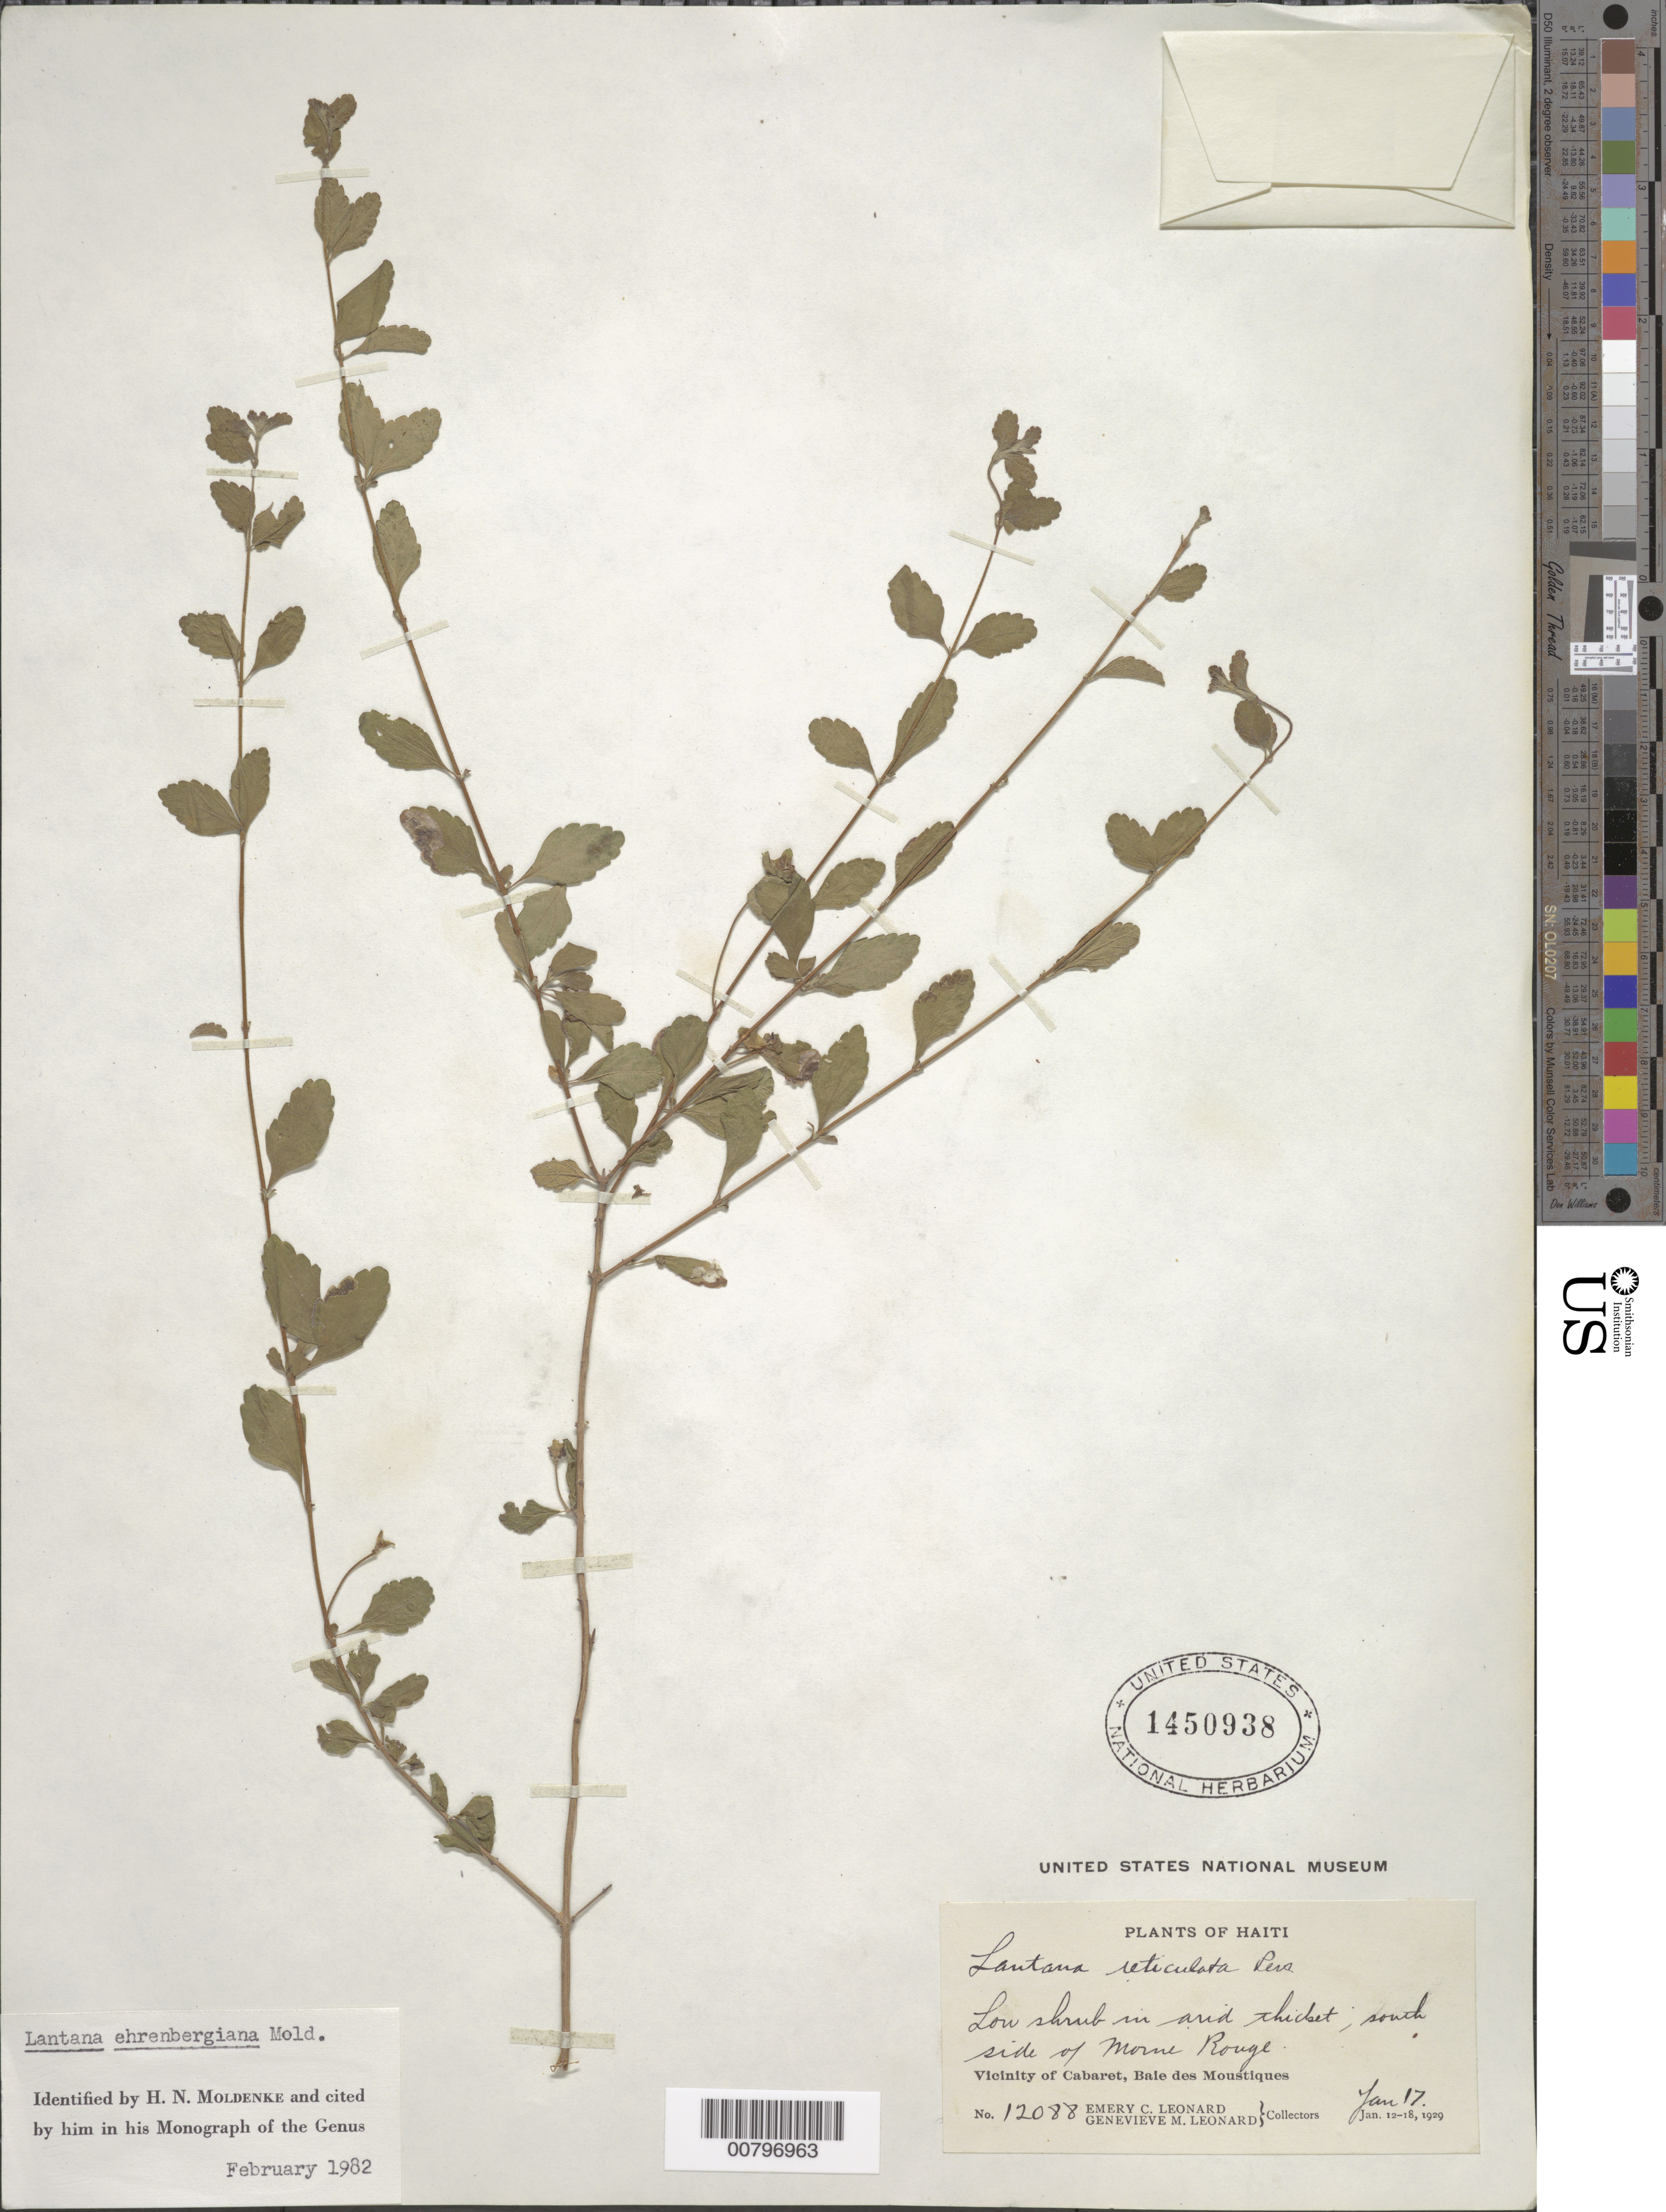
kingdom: Plantae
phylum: Tracheophyta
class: Magnoliopsida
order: Lamiales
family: Verbenaceae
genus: Lantana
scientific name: Lantana ehrenbergiana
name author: Moldenke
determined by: Moldenke, H. N.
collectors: E. C. Leonard & G. M. Leonard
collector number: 12088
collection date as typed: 17 Jan 1929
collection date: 1929-01-17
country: Haiti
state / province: Nord-Ouest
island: Hispaniola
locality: Vicinity of Cabaret, Baie des Moustiques, south side of Morne Rouge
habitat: Arid thicket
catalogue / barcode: US 1450938